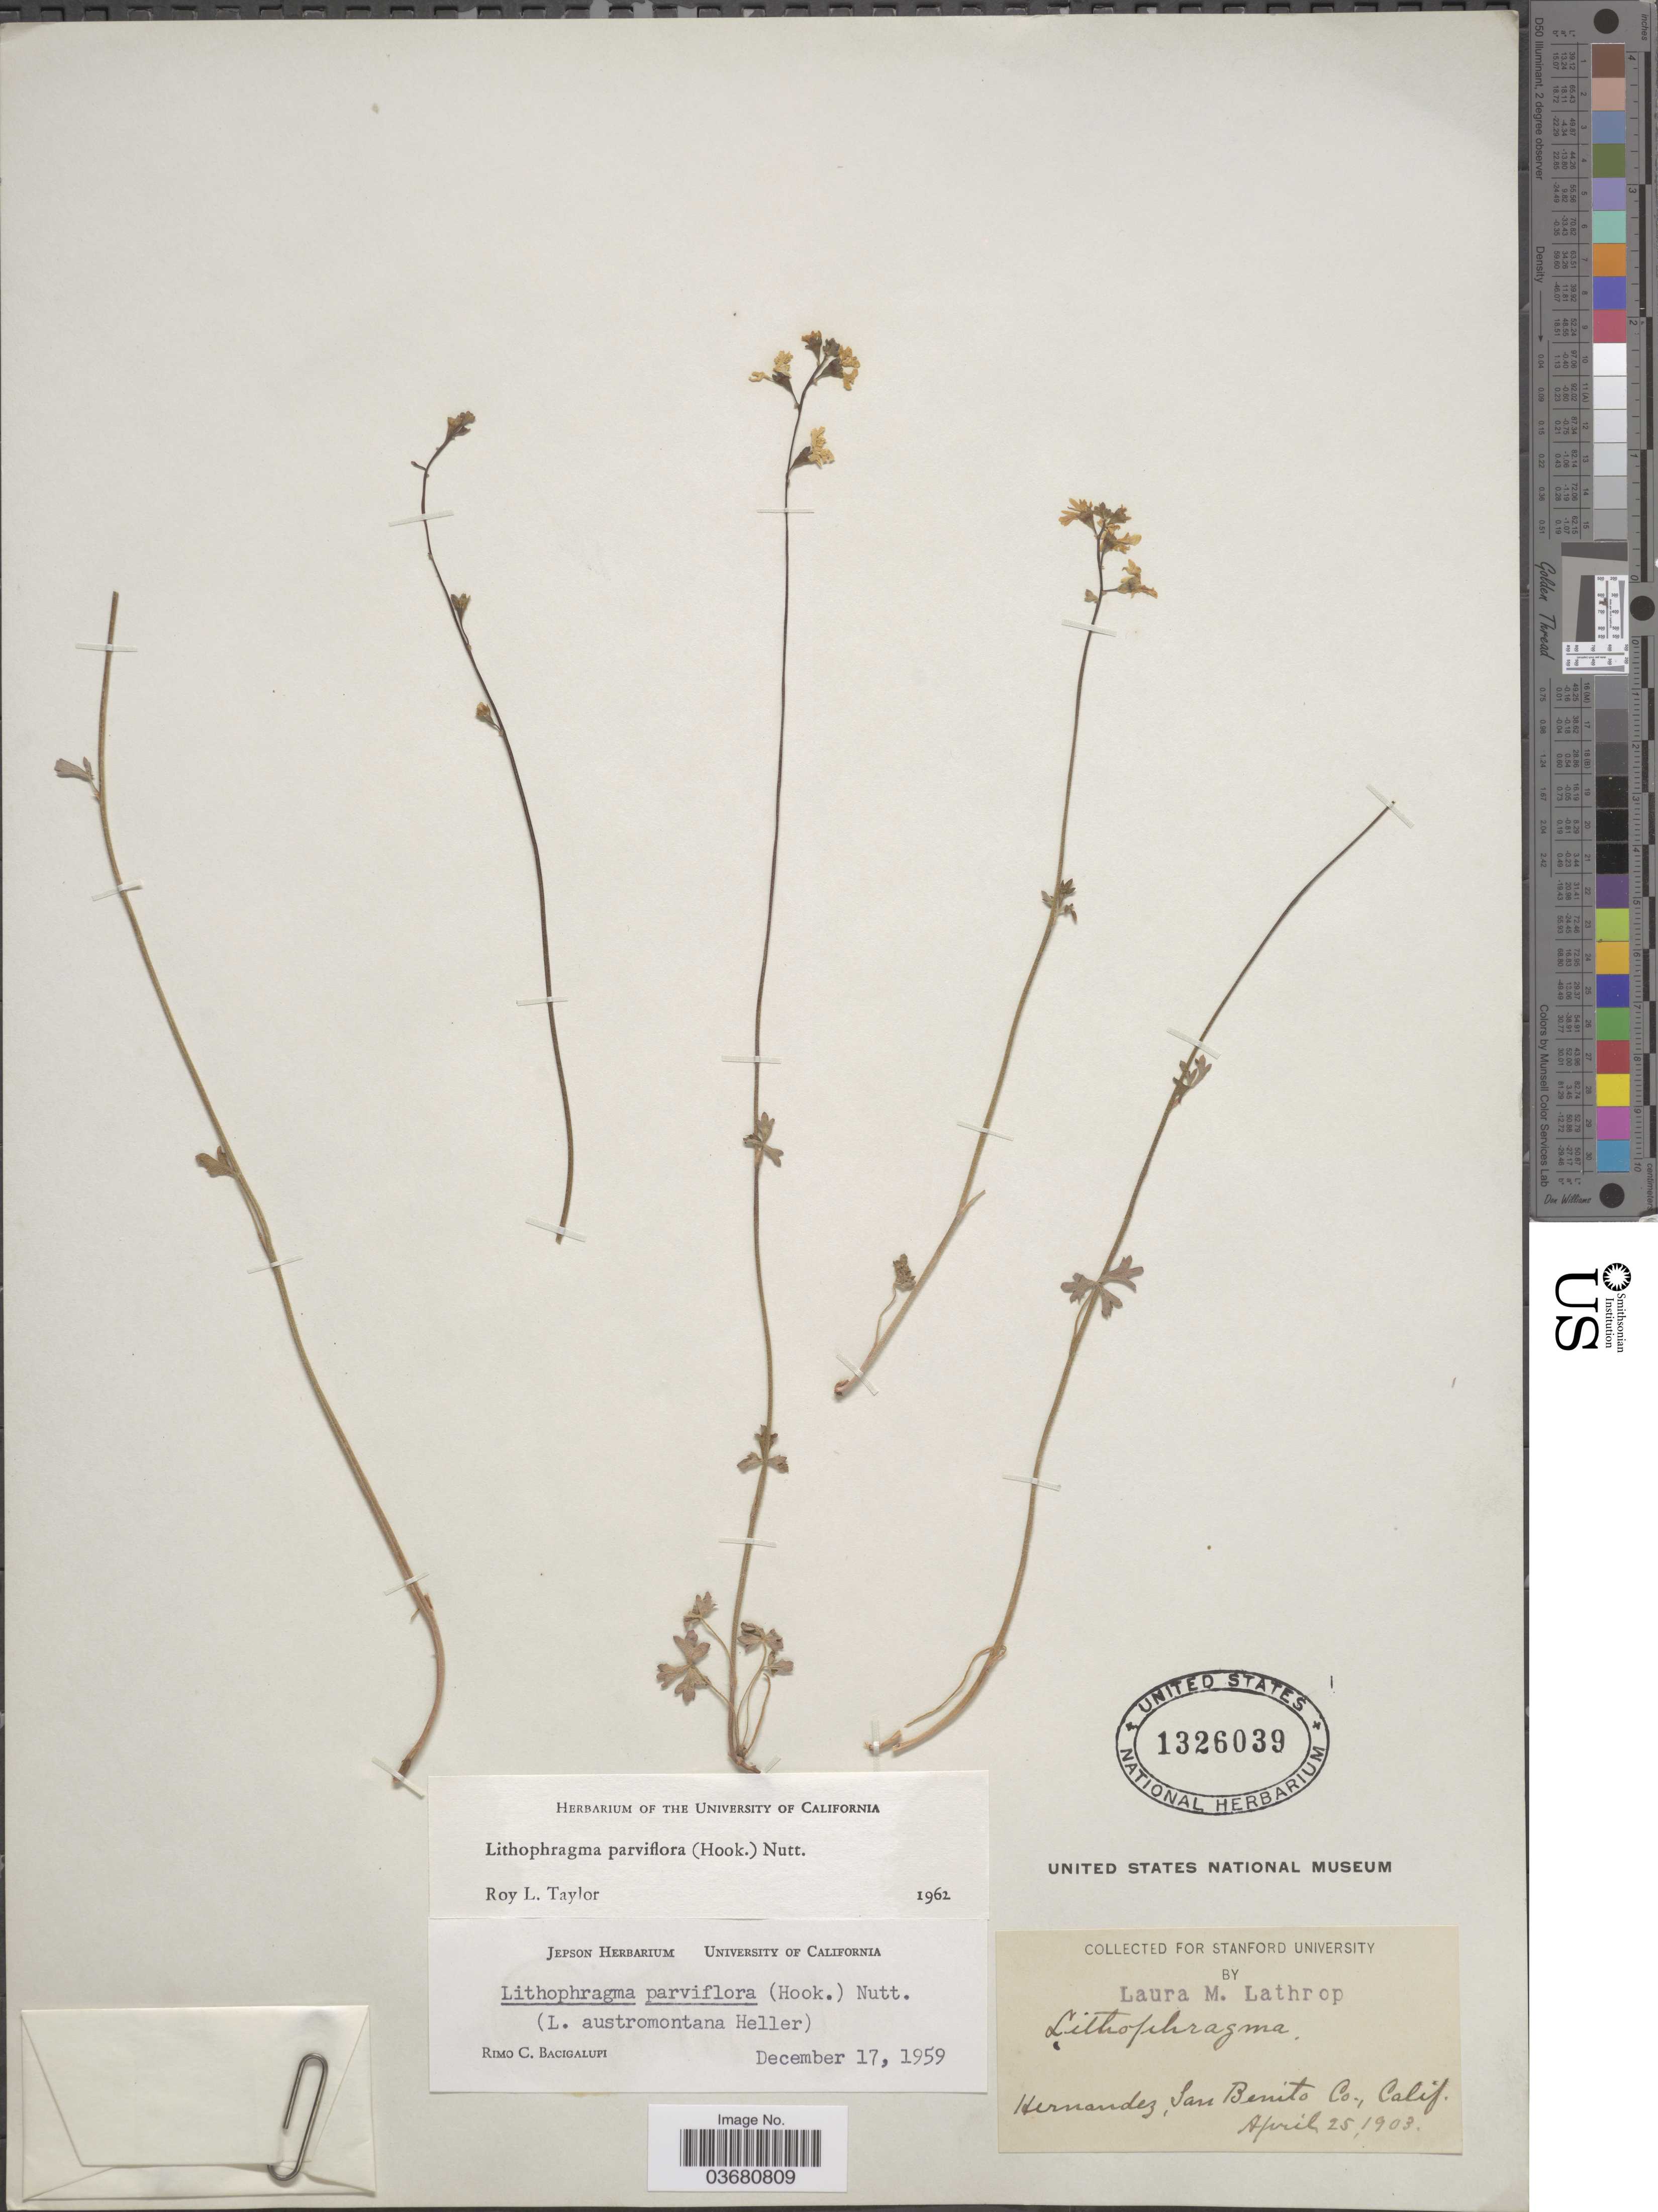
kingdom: Plantae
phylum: Tracheophyta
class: Magnoliopsida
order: Saxifragales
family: Saxifragaceae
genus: Lithophragma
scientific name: Lithophragma parviflorum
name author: (Hook.) Nutt.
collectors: L. M. Lathrop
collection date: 1903-04-25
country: United States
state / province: California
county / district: San Benito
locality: Hernandez, San Benito Co.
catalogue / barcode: US 1326039